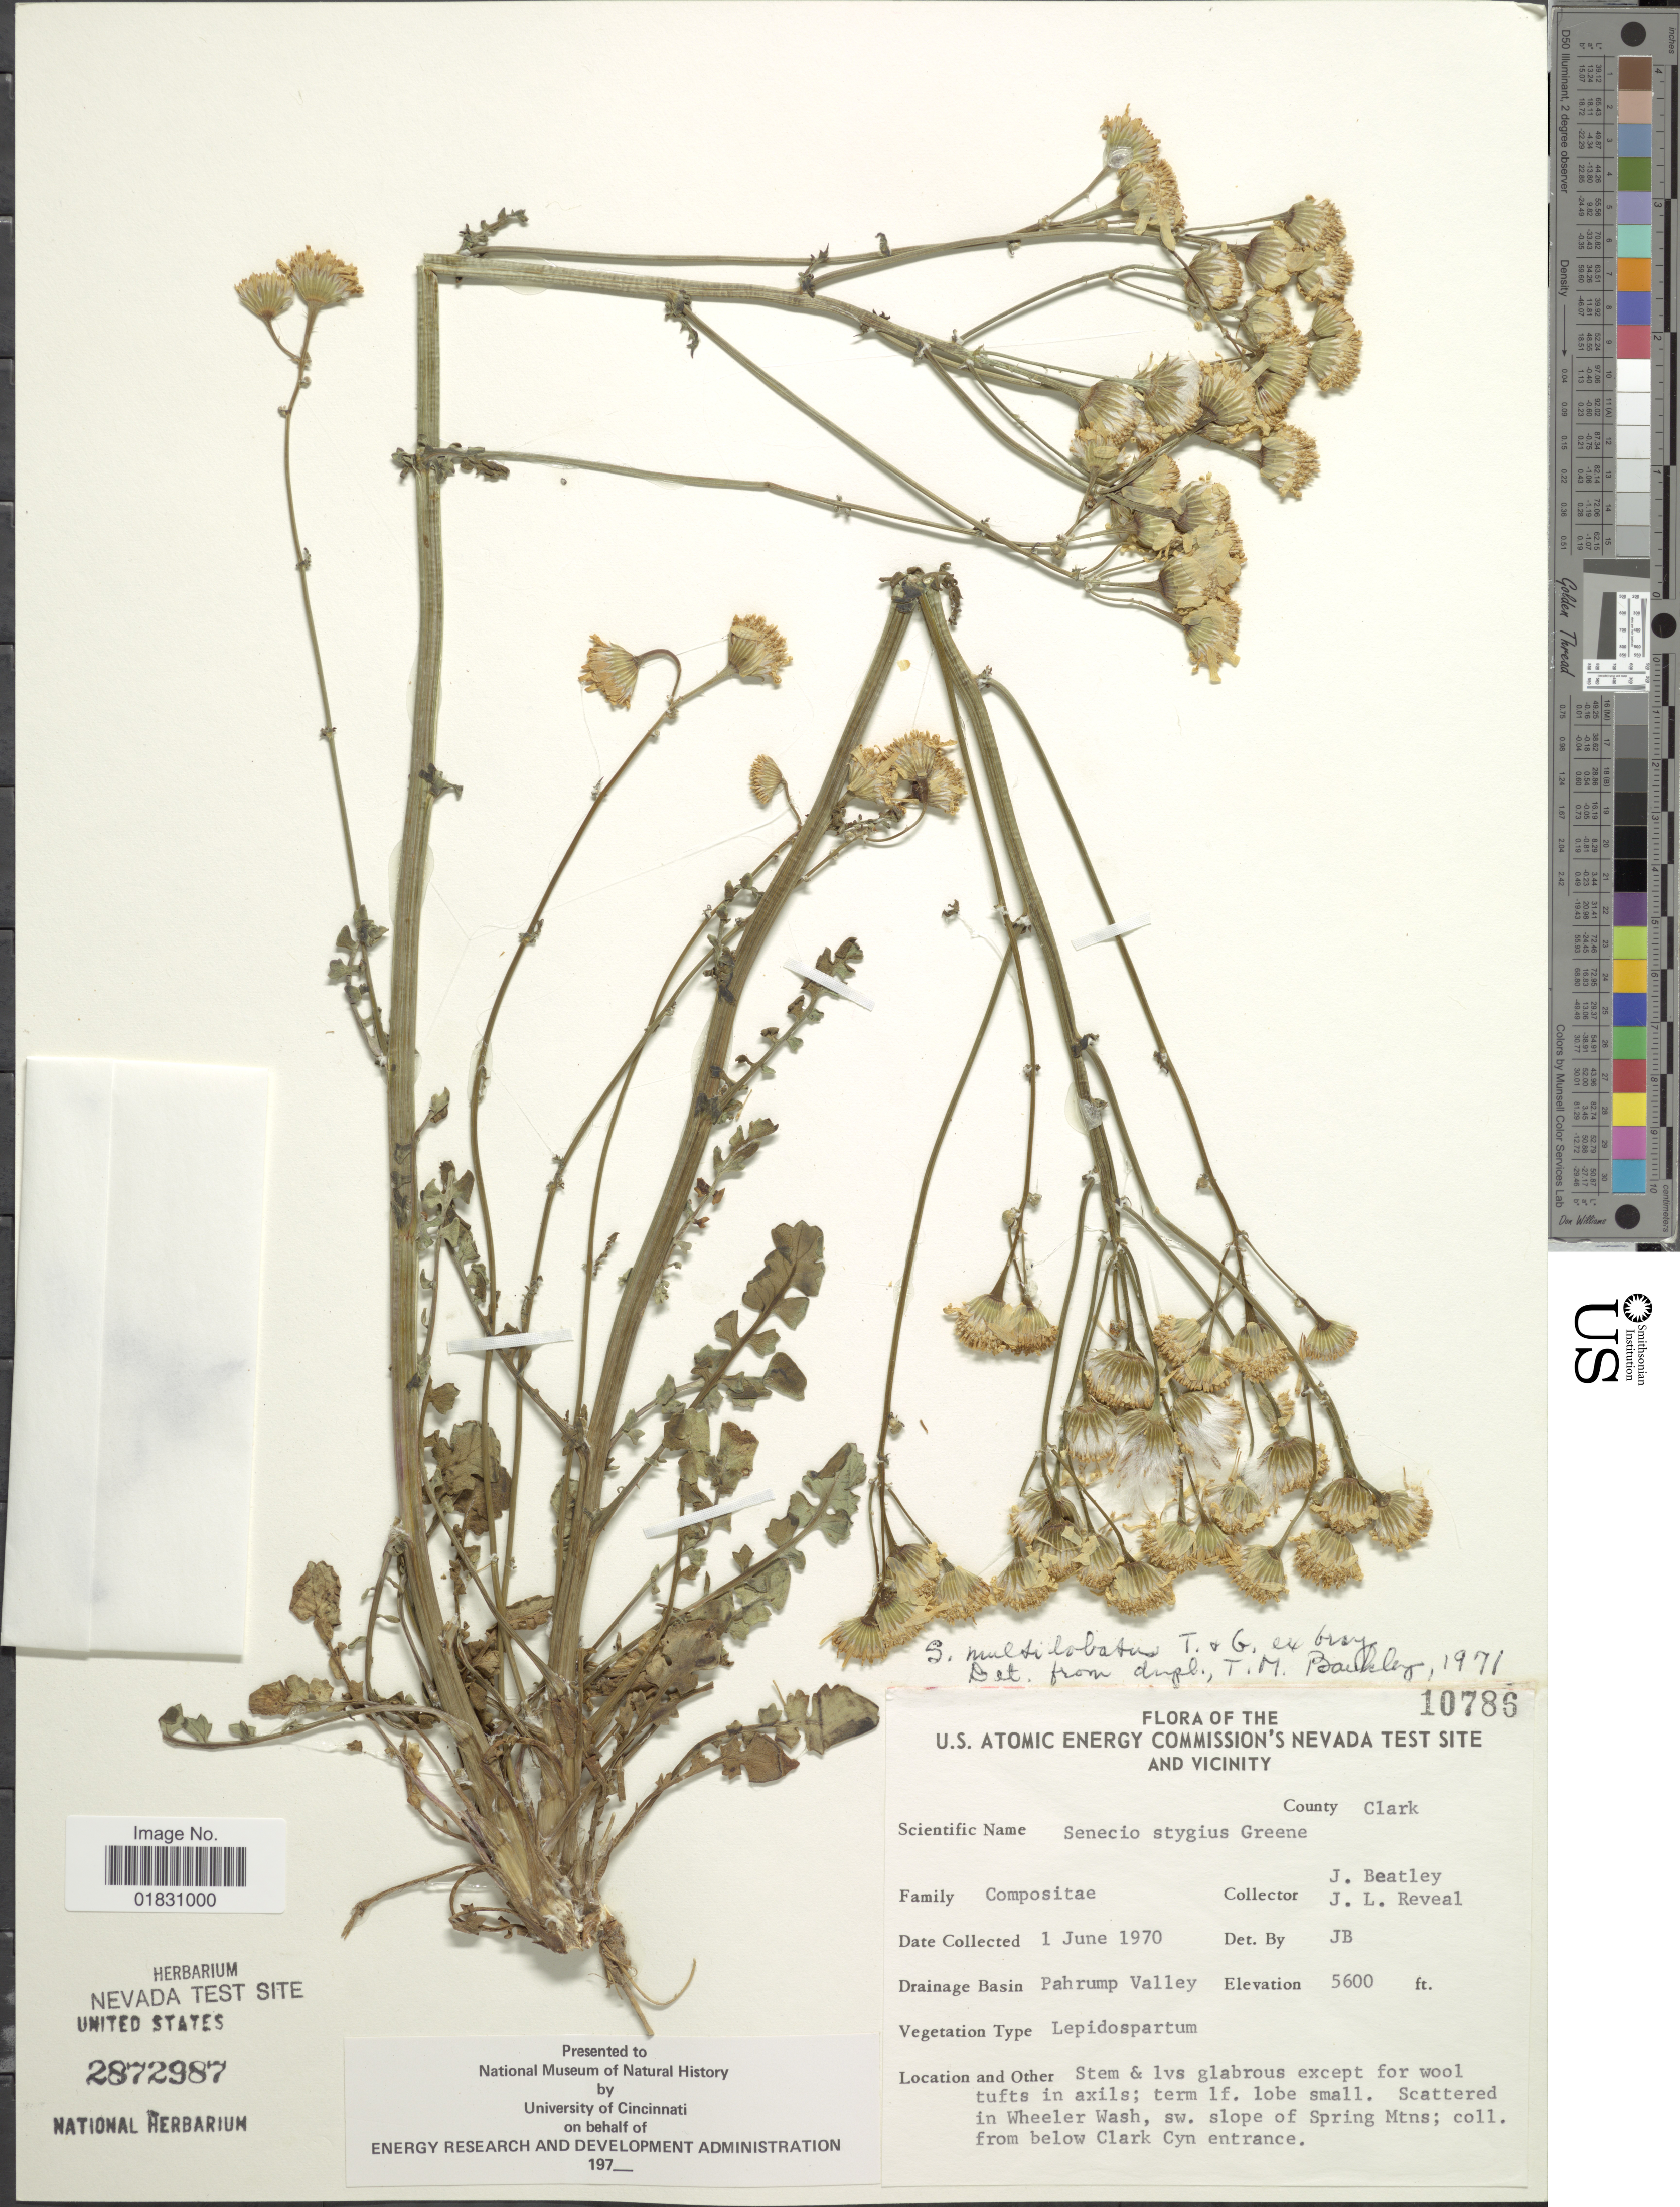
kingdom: Plantae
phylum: Tracheophyta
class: Magnoliopsida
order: Asterales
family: Asteraceae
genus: Packera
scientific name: Packera multilobata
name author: (Torr. & A. Gray) W.A. Weber & Á. Löve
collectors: J. C. Beatley & J. L. Reveal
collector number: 10786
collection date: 1970-06-01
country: United States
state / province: Nevada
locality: U.S. Atomic Energy Commission's Nevada Test Site And Vicinity, County Clark, Drainage Basin Pahrump Valley, Scattered, in Wheeler Wash, sw. slope of Spring Mtns, from below Clark Cyn entrance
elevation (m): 1707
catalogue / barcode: US 2872987